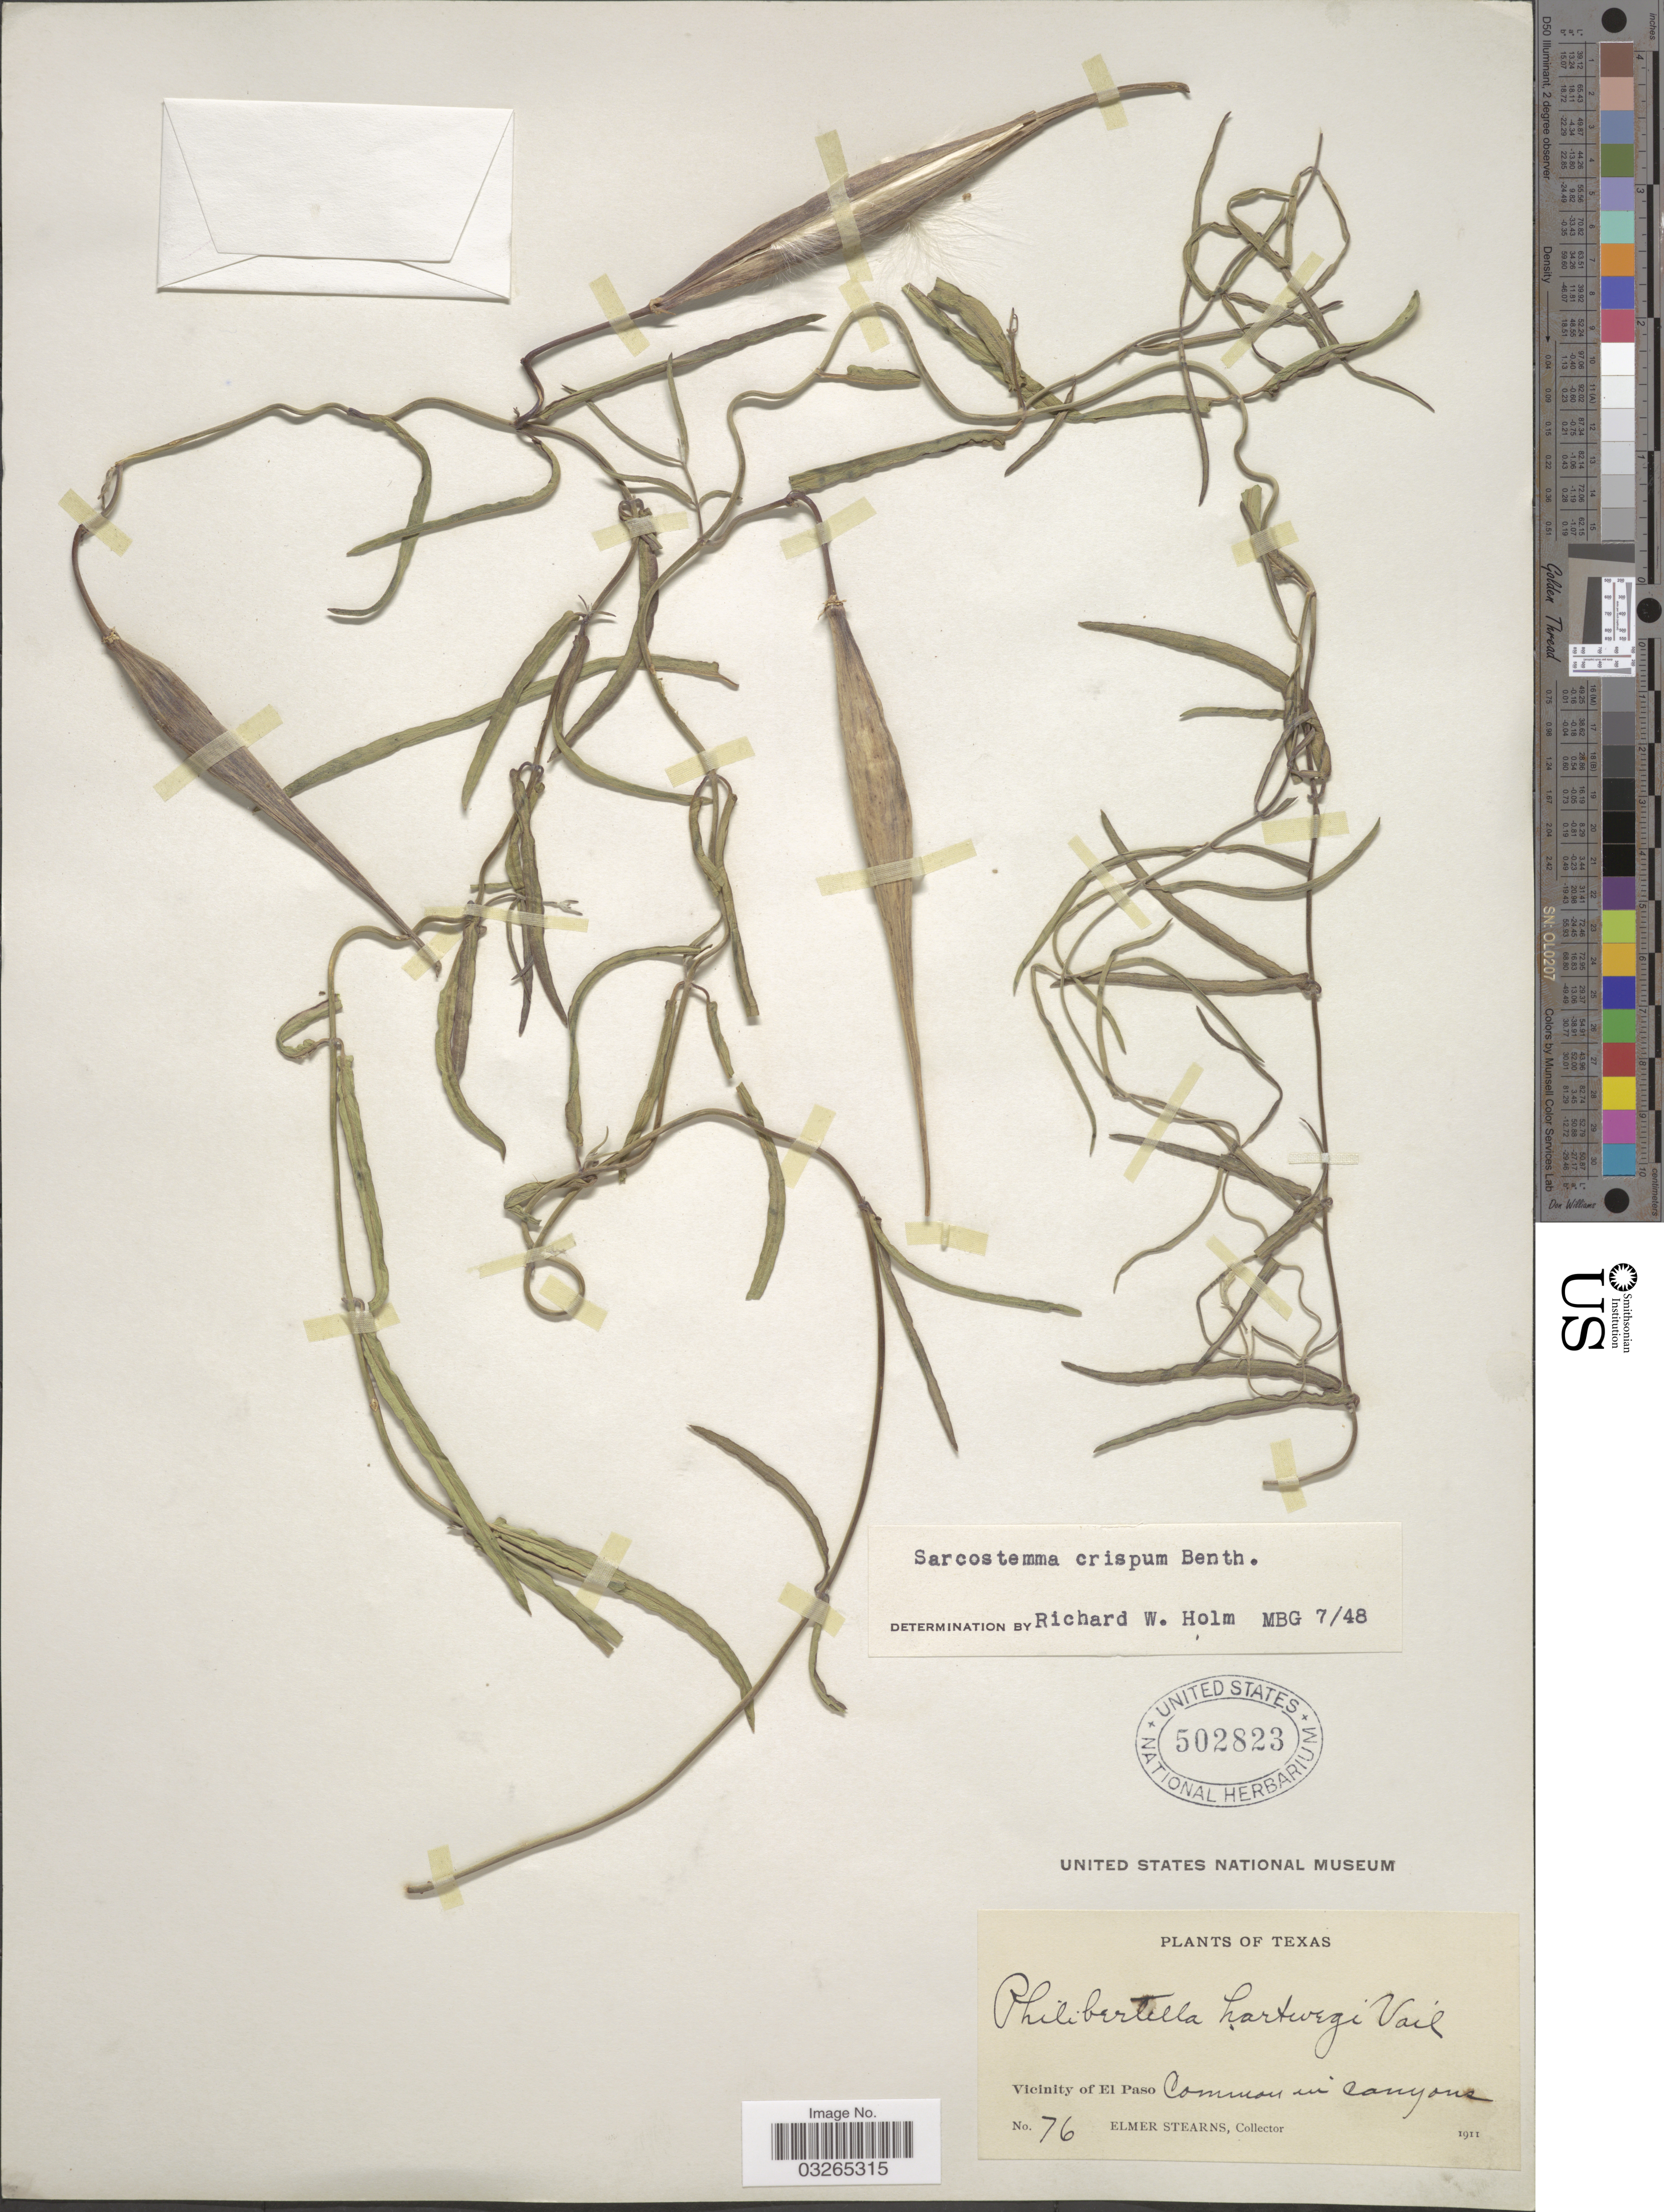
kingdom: Plantae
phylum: Tracheophyta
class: Magnoliopsida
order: Gentianales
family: Apocynaceae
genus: Sarcostemma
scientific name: Sarcostemma crispum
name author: Benth.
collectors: E. Stearns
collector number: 76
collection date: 1911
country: United States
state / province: Texas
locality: Vicinity of El Paso. Common in canyons.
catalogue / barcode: US 502823